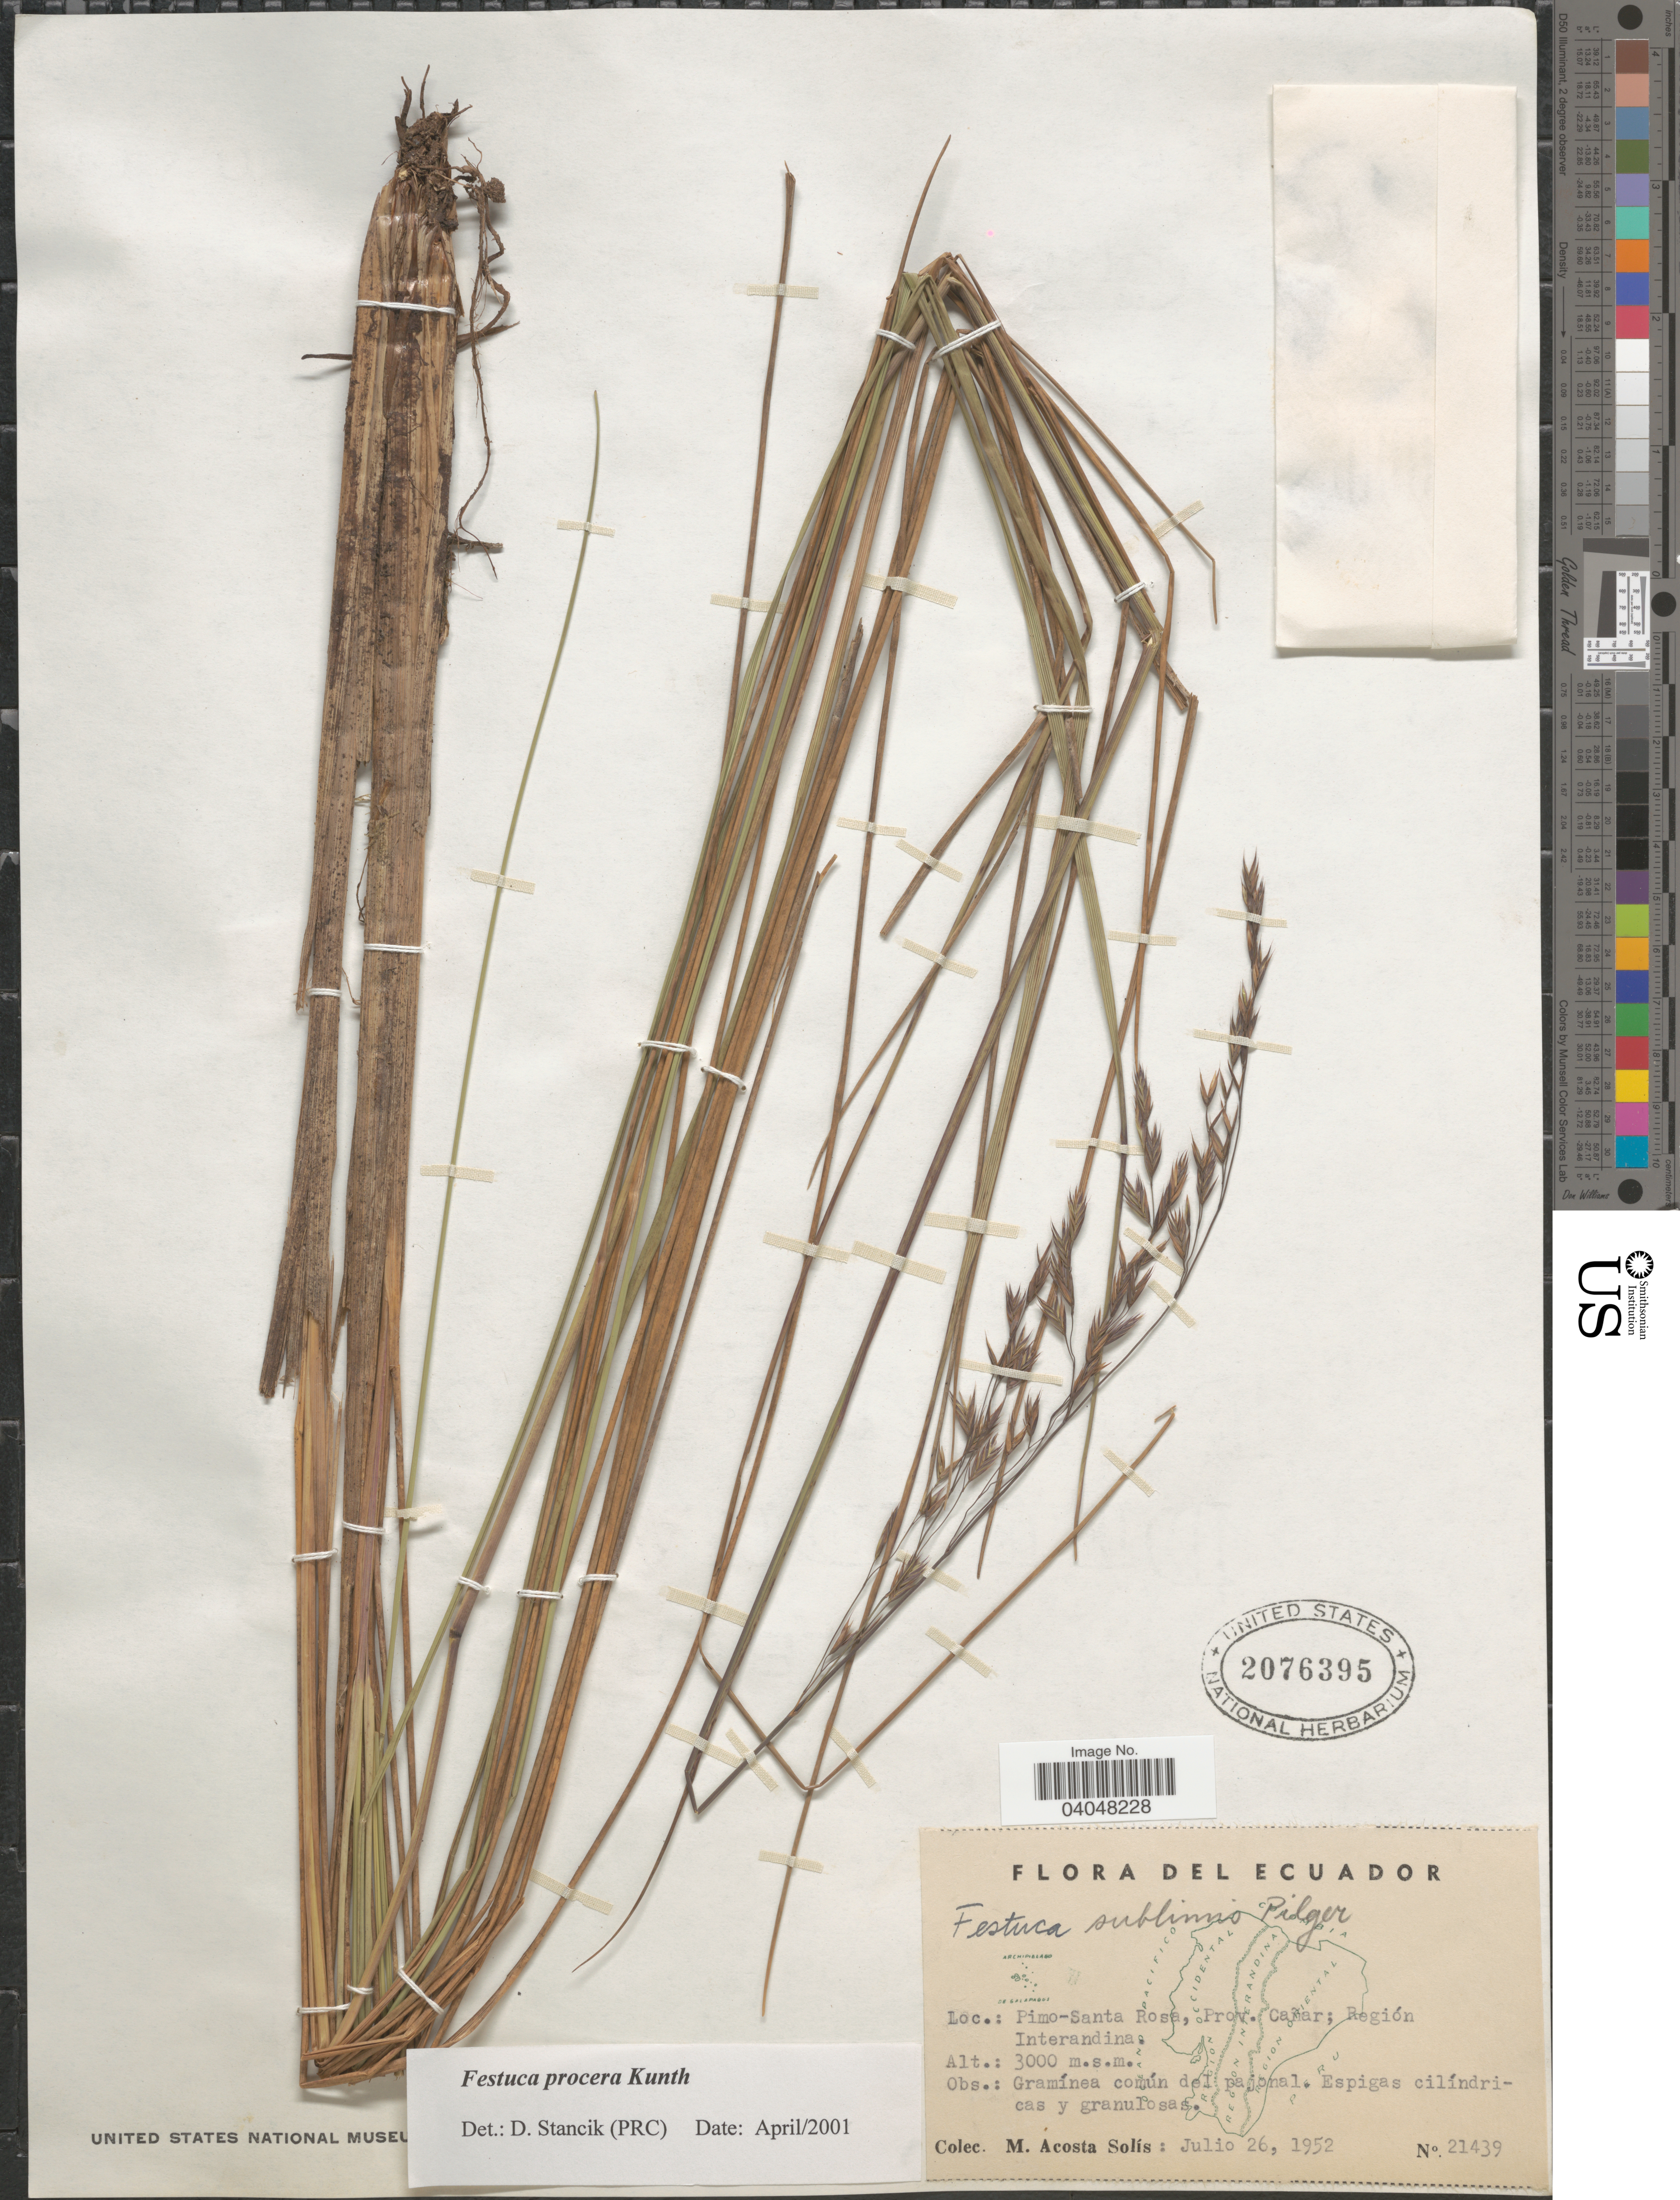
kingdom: Plantae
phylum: Tracheophyta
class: Liliopsida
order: Poales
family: Poaceae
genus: Festuca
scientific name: Festuca procera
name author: Kunth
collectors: M. Acosta Solis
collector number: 21439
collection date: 1952-07-26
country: Ecuador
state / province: Cañar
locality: Pimo-Santa Rosa; Región Interandina.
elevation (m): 3000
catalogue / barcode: US 2076395